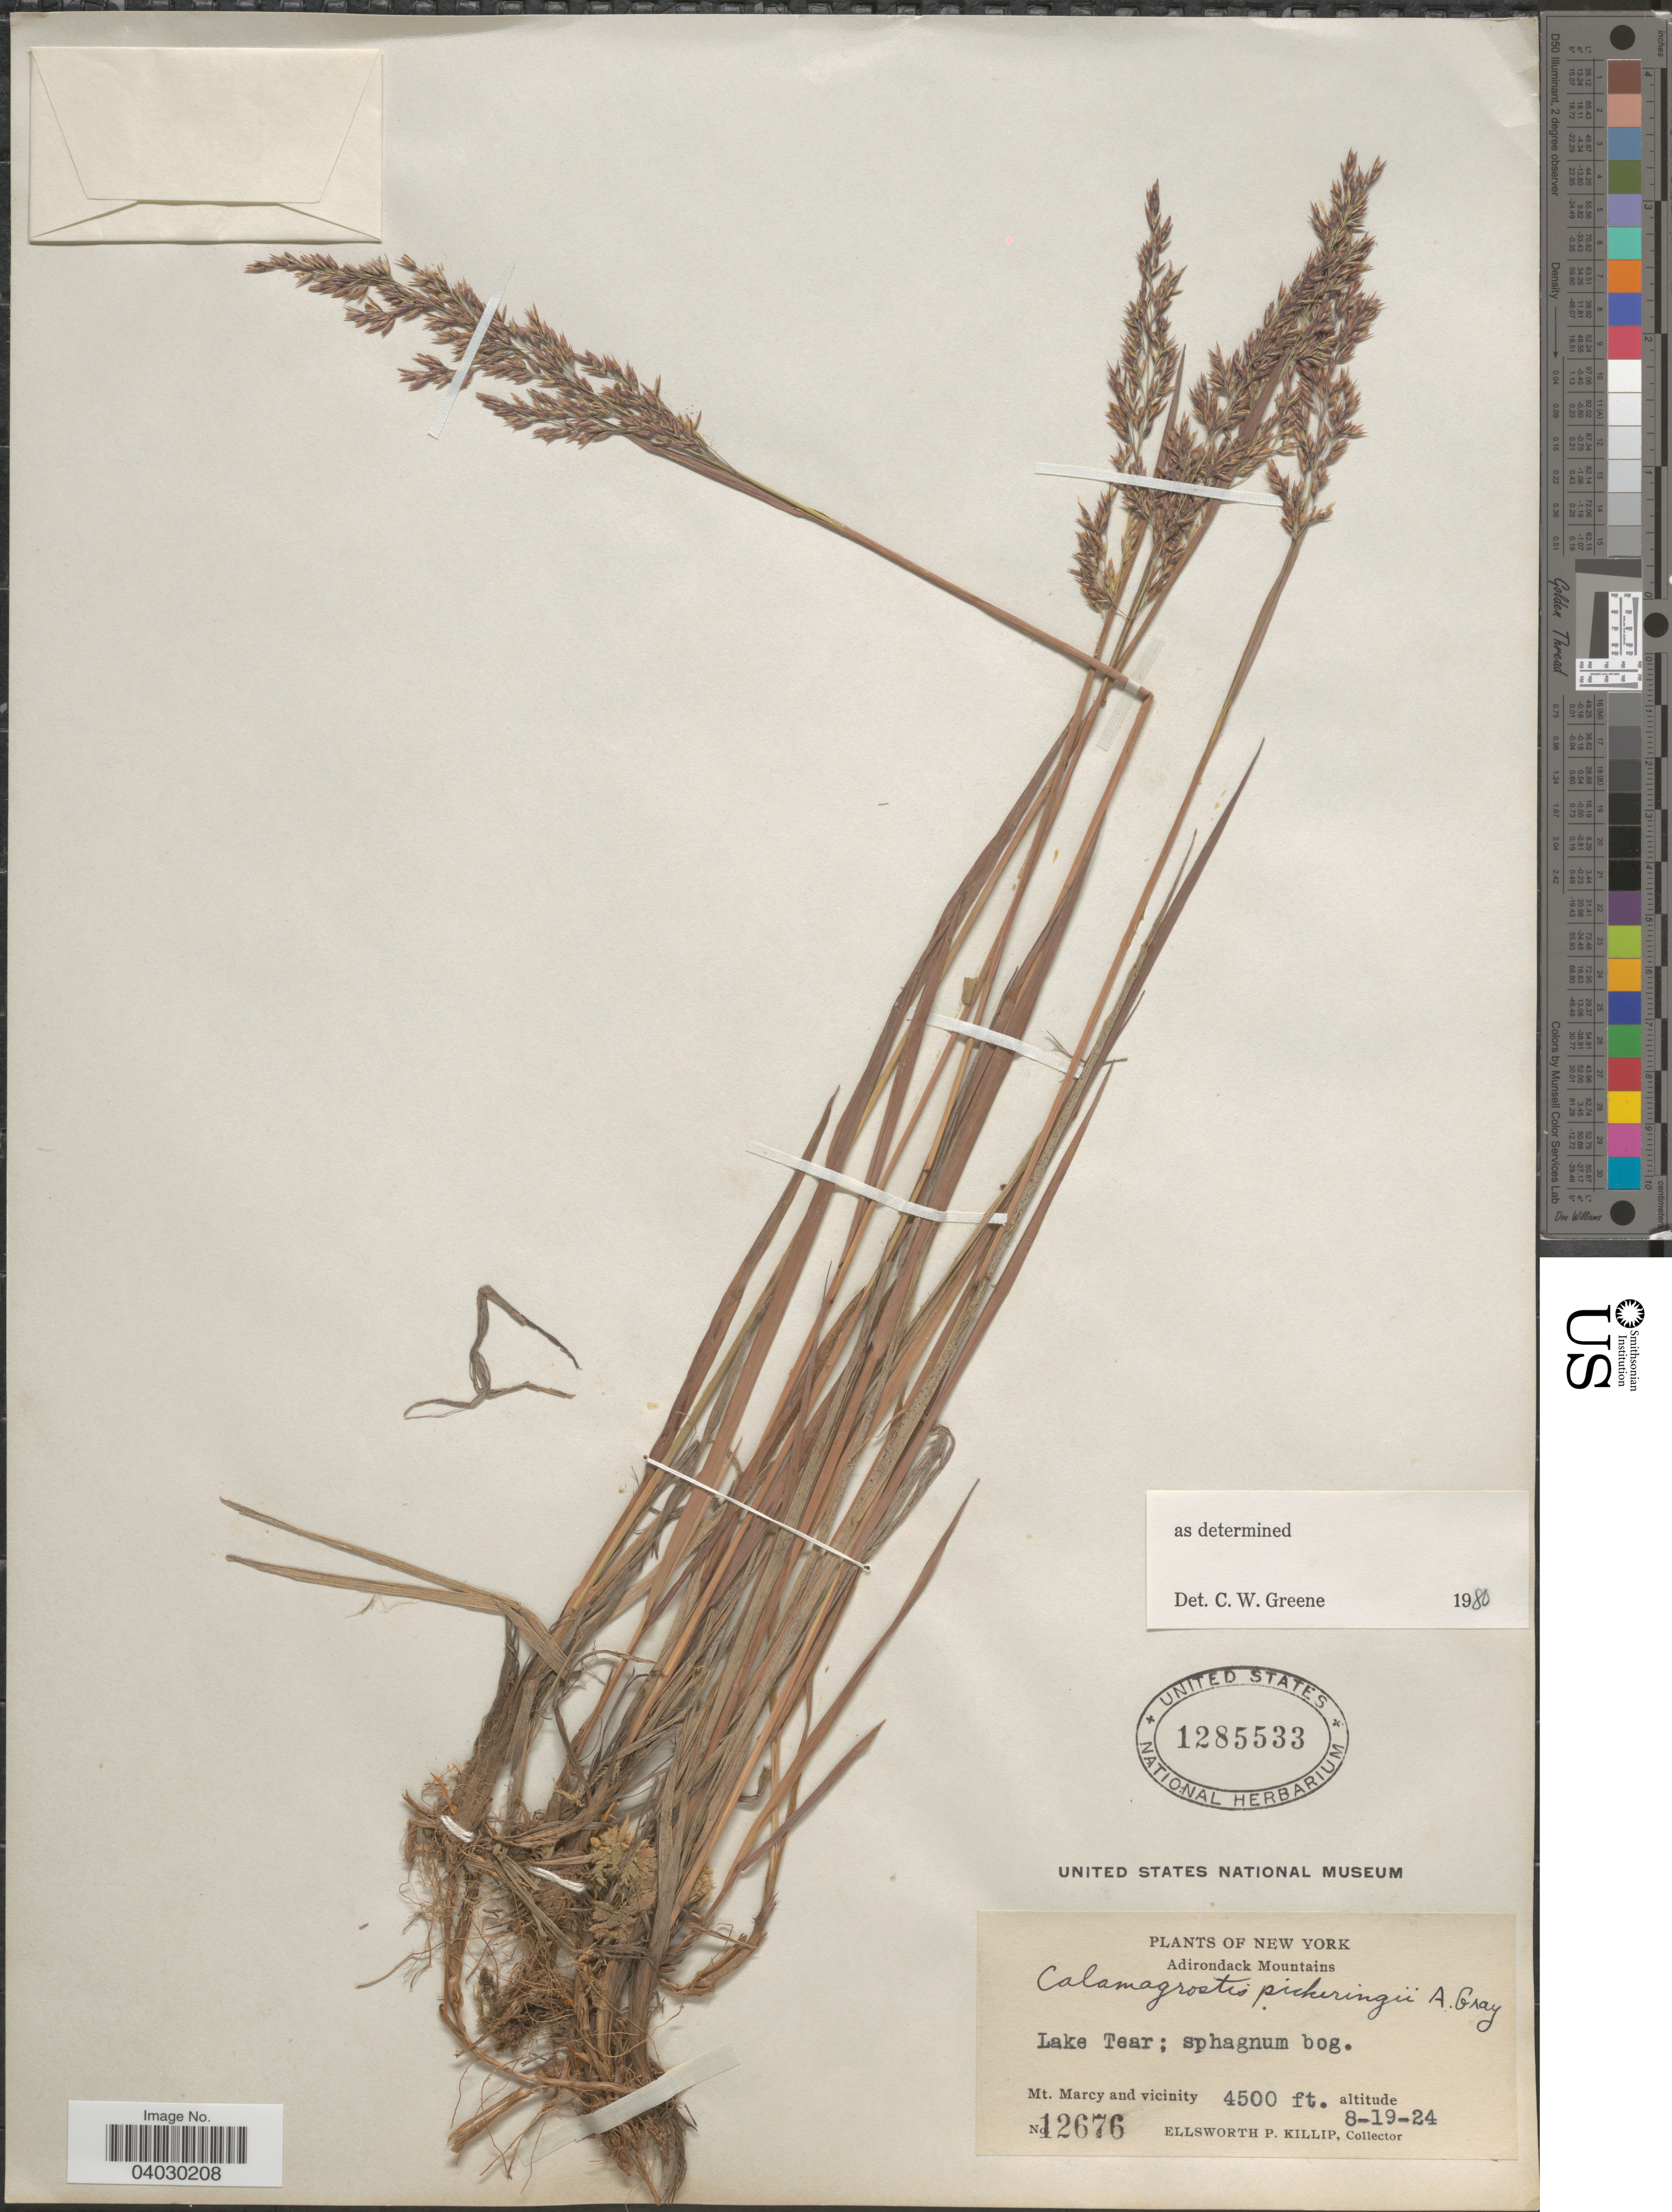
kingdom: Plantae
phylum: Tracheophyta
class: Liliopsida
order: Poales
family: Poaceae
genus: Calamagrostis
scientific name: Calamagrostis pickeringii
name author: A. Gray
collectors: E. P. Killip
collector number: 12676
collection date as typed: Transcribed d/m/y: 19/8/24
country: United States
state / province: New York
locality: Adirondack Mountains. Lake Tear. Mt. Marcy and vicinity.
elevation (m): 1372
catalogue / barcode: US 1285533